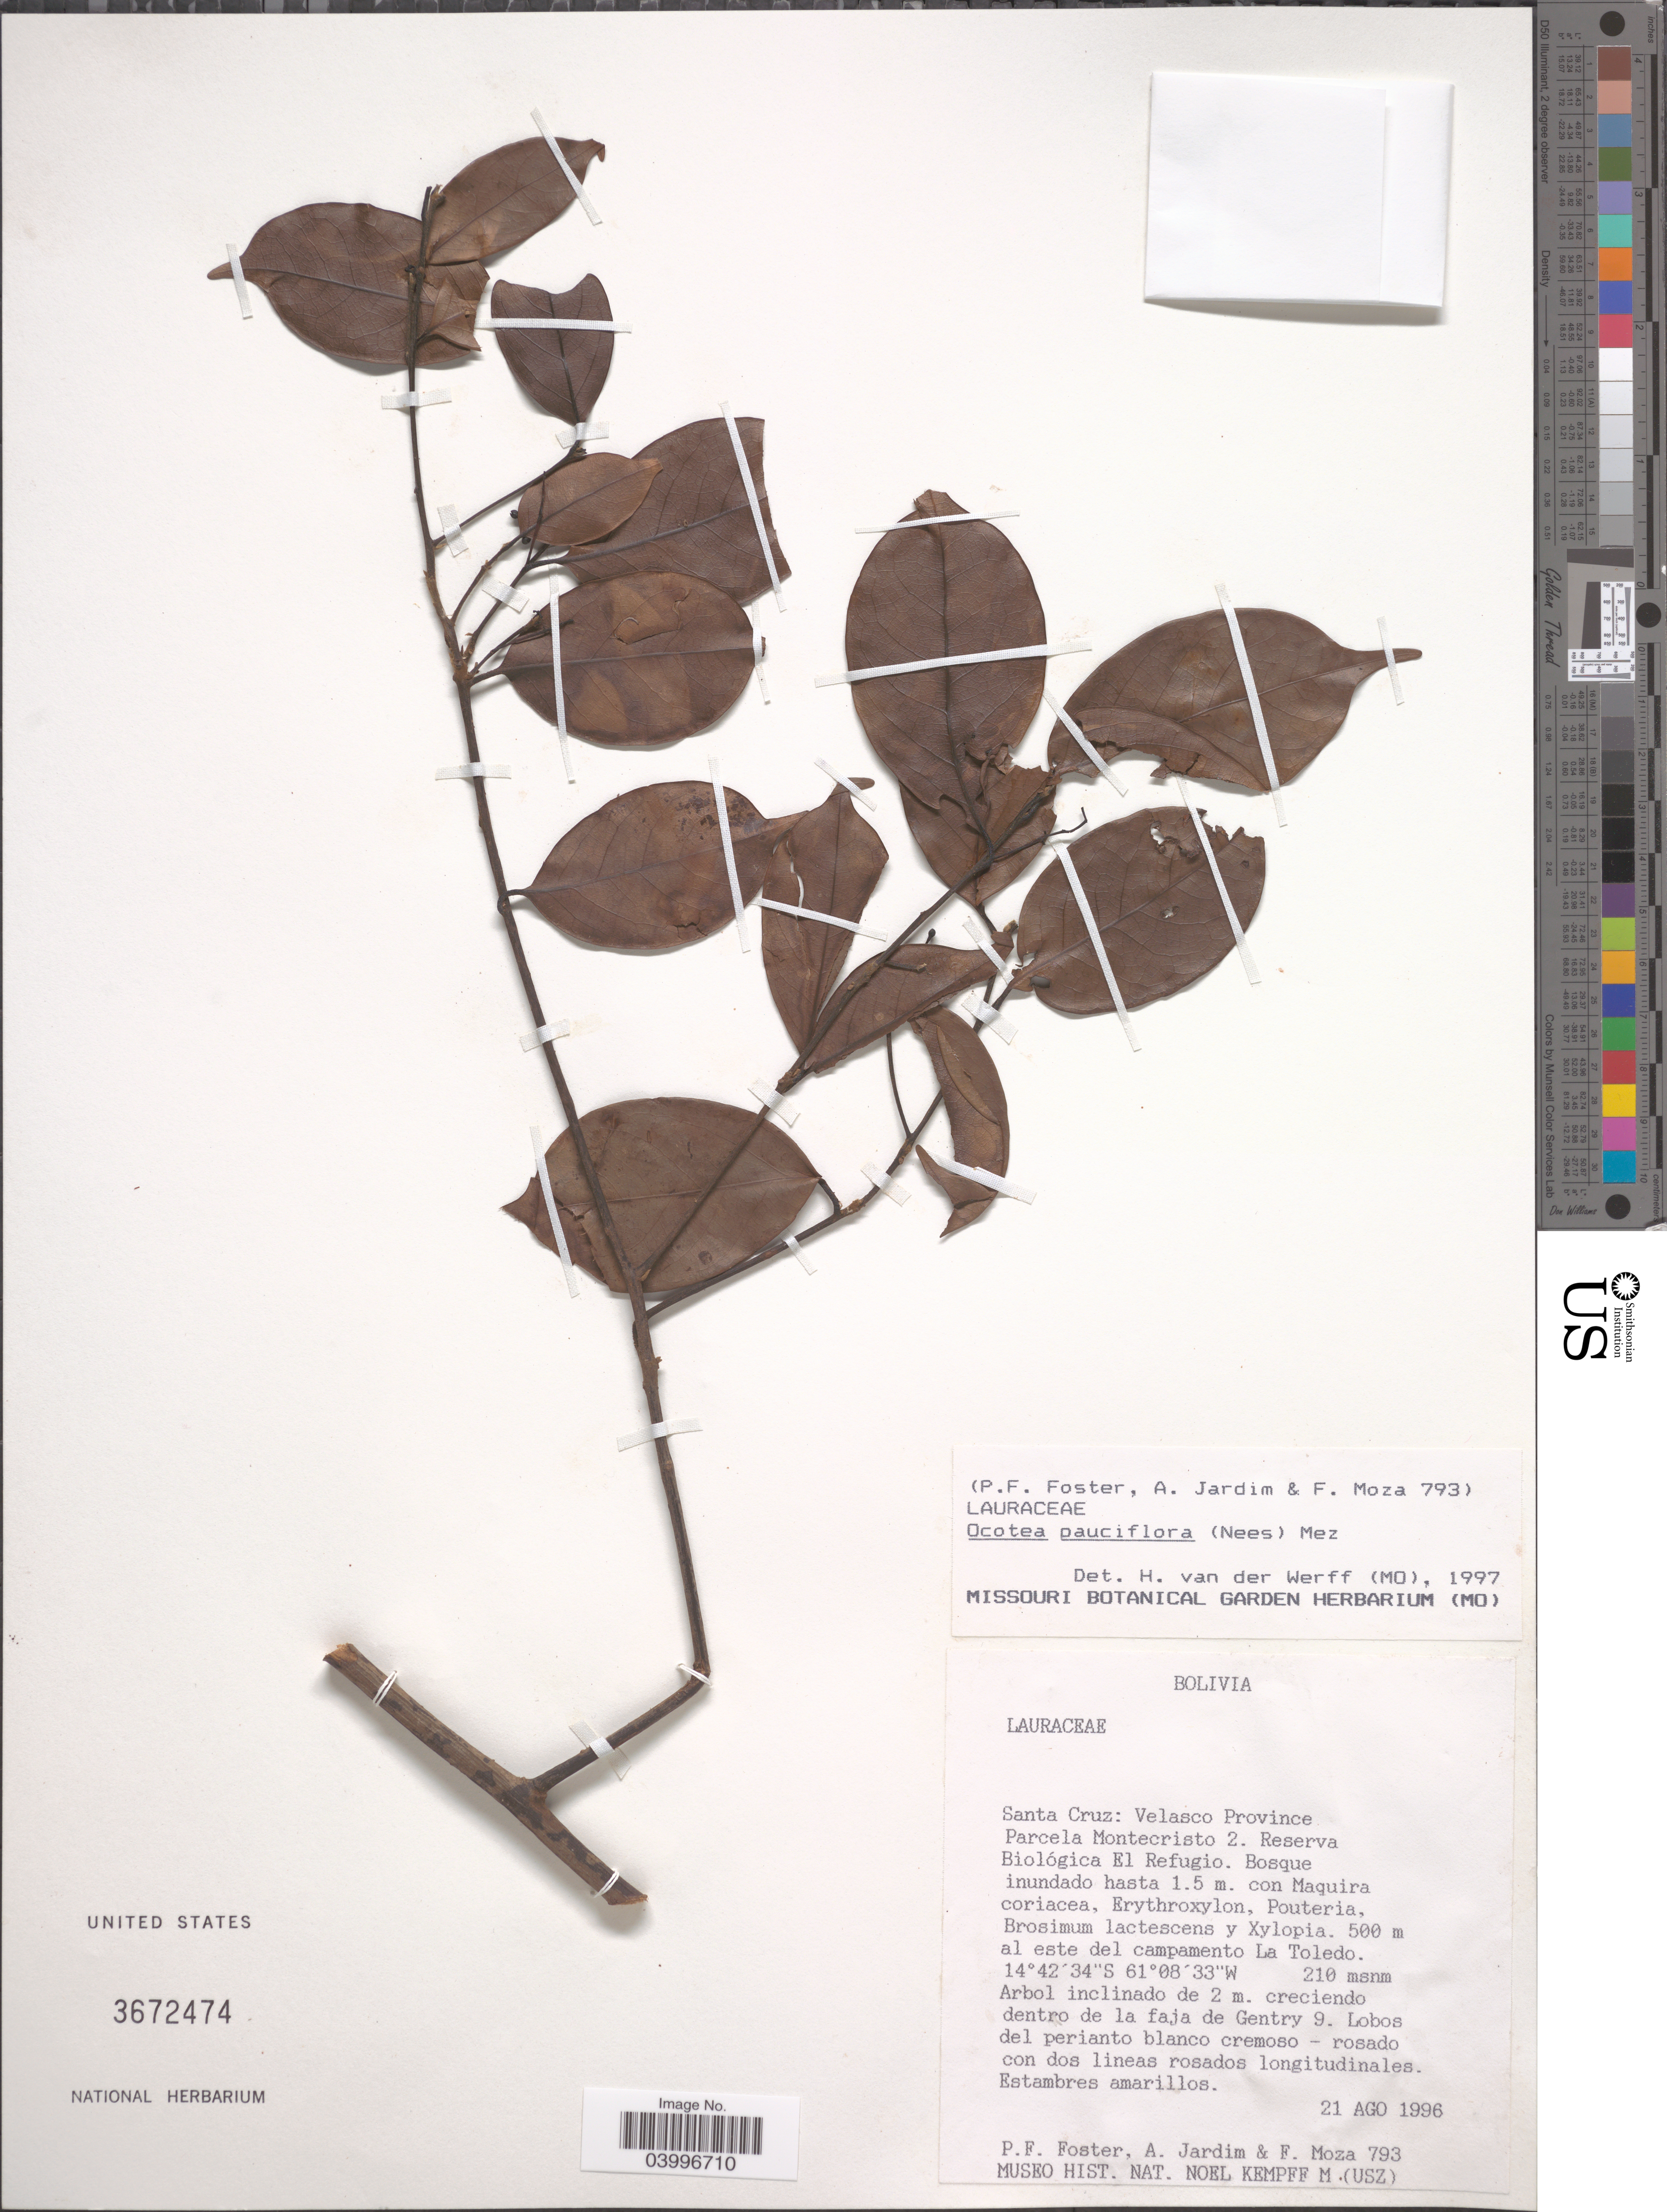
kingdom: Plantae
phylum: Tracheophyta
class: Magnoliopsida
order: Laurales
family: Lauraceae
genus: Ocotea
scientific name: Ocotea pauciflora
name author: (Nees) Mez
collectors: P. Foster, A. Jardim & F. Moza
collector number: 793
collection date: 1996-08-21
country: Bolivia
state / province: Santa Cruz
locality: Velasco Province. Parcela Montecristo 2. Reserva Biológica El Refugio. Al este del campamento La Toledo.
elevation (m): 210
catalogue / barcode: US 3672474